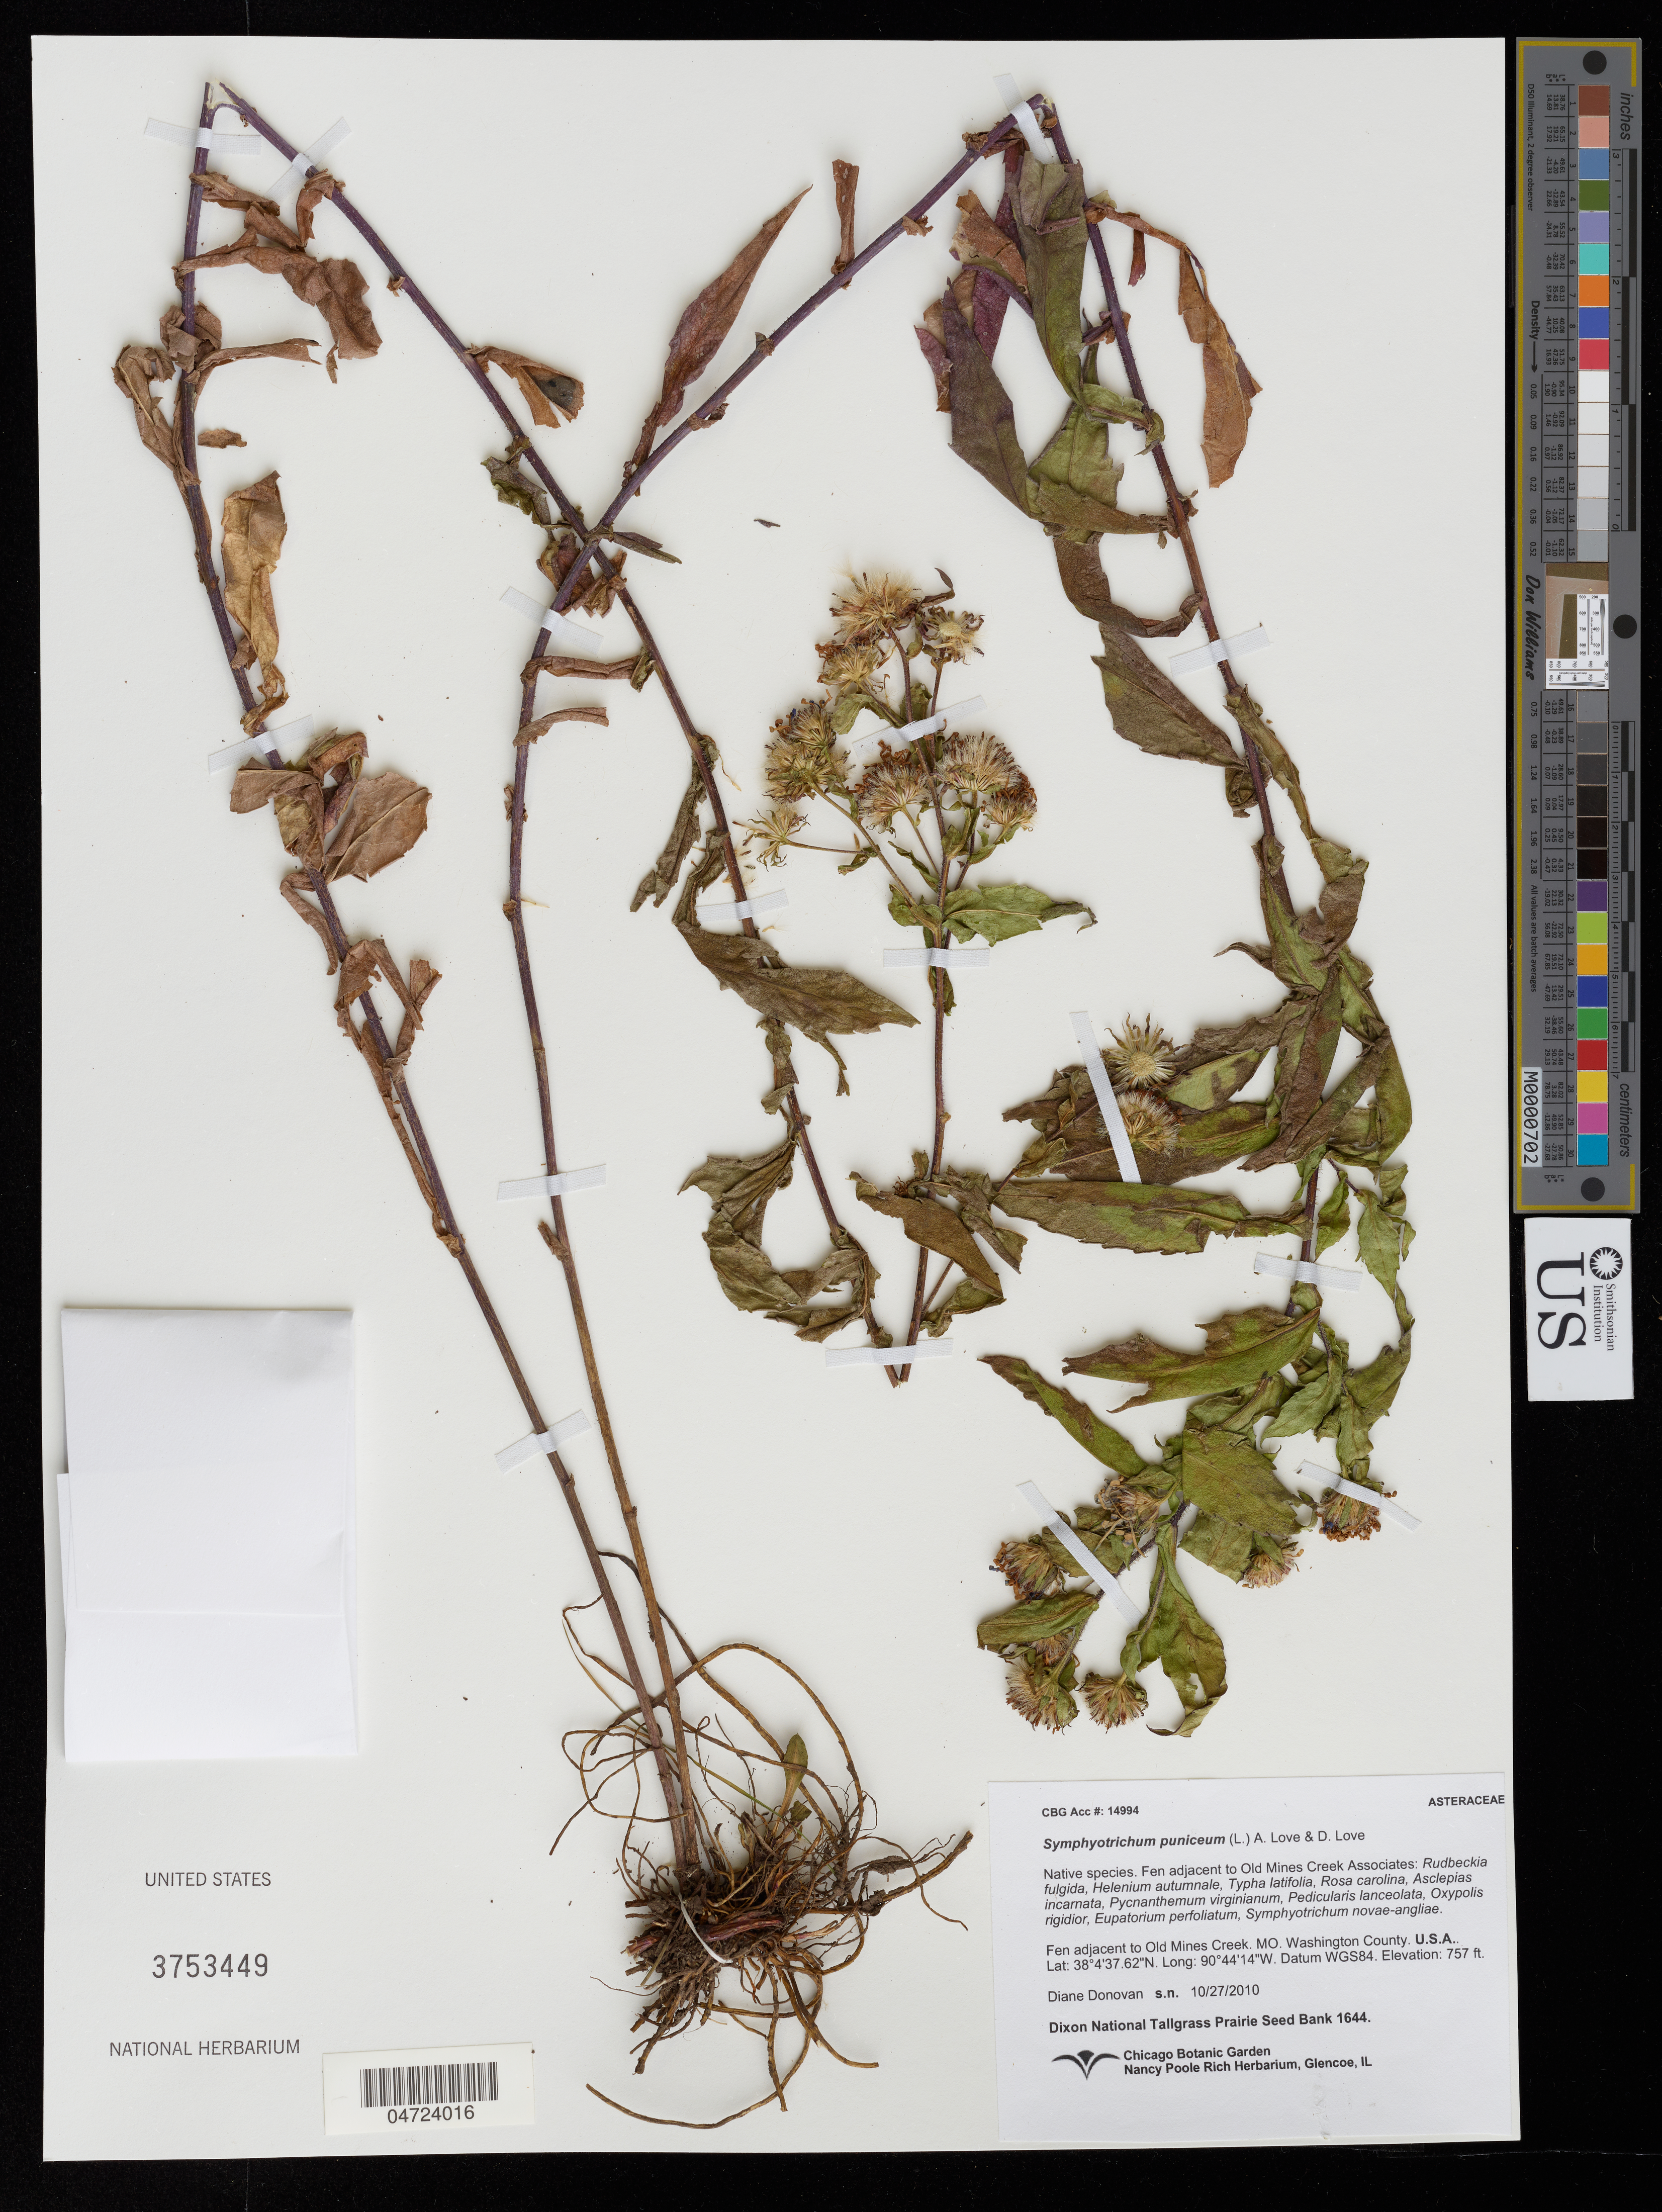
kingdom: Plantae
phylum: Tracheophyta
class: Magnoliopsida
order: Asterales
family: Asteraceae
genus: Symphyotrichum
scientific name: Symphyotrichum puniceum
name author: (L.) Á. Löve & D. Löve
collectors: D. Donovan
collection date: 2010-10-27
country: United States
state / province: Missouri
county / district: Washington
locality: Fen adjacent to Old Mines Creek. Washington County.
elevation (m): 231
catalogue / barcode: US 3753449